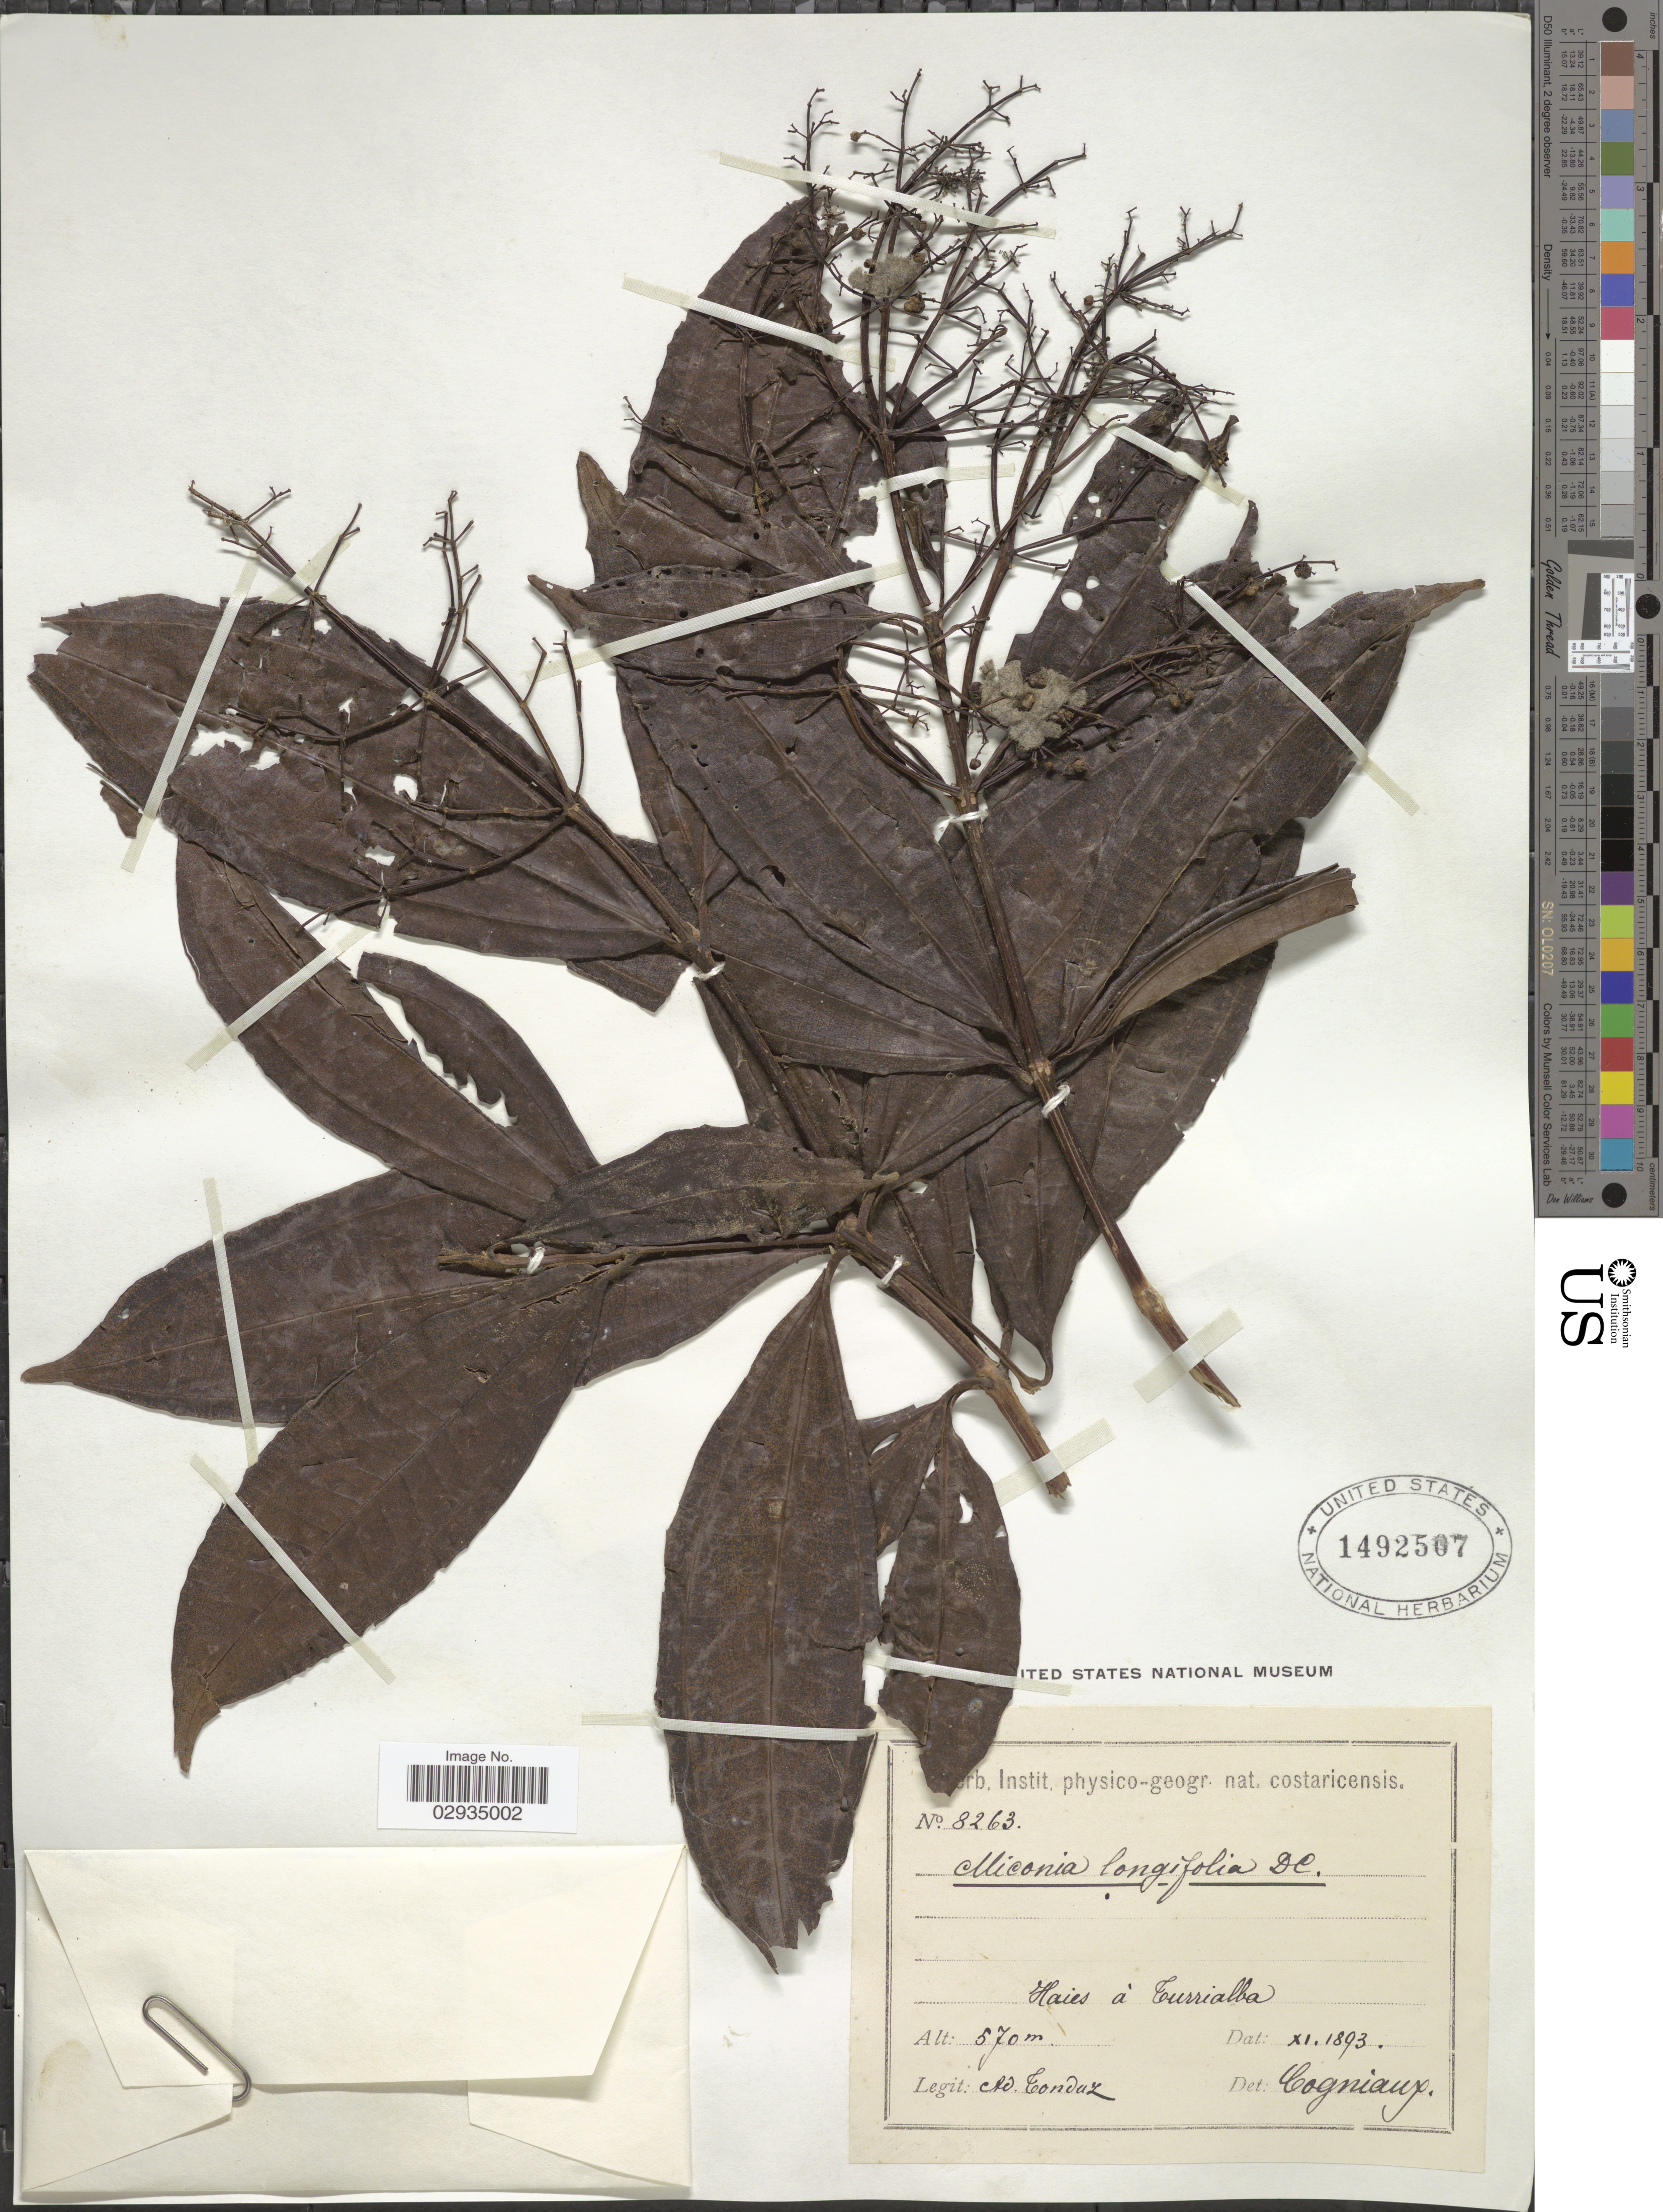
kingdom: Plantae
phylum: Tracheophyta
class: Magnoliopsida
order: Myrtales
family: Melastomataceae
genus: Miconia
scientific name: Miconia longifolia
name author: (Aubl.) DC.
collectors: A. Tonduz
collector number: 8263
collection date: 1893-11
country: Costa Rica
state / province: Cartago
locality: Haies à Turrialba.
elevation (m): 570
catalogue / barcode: US 1492507